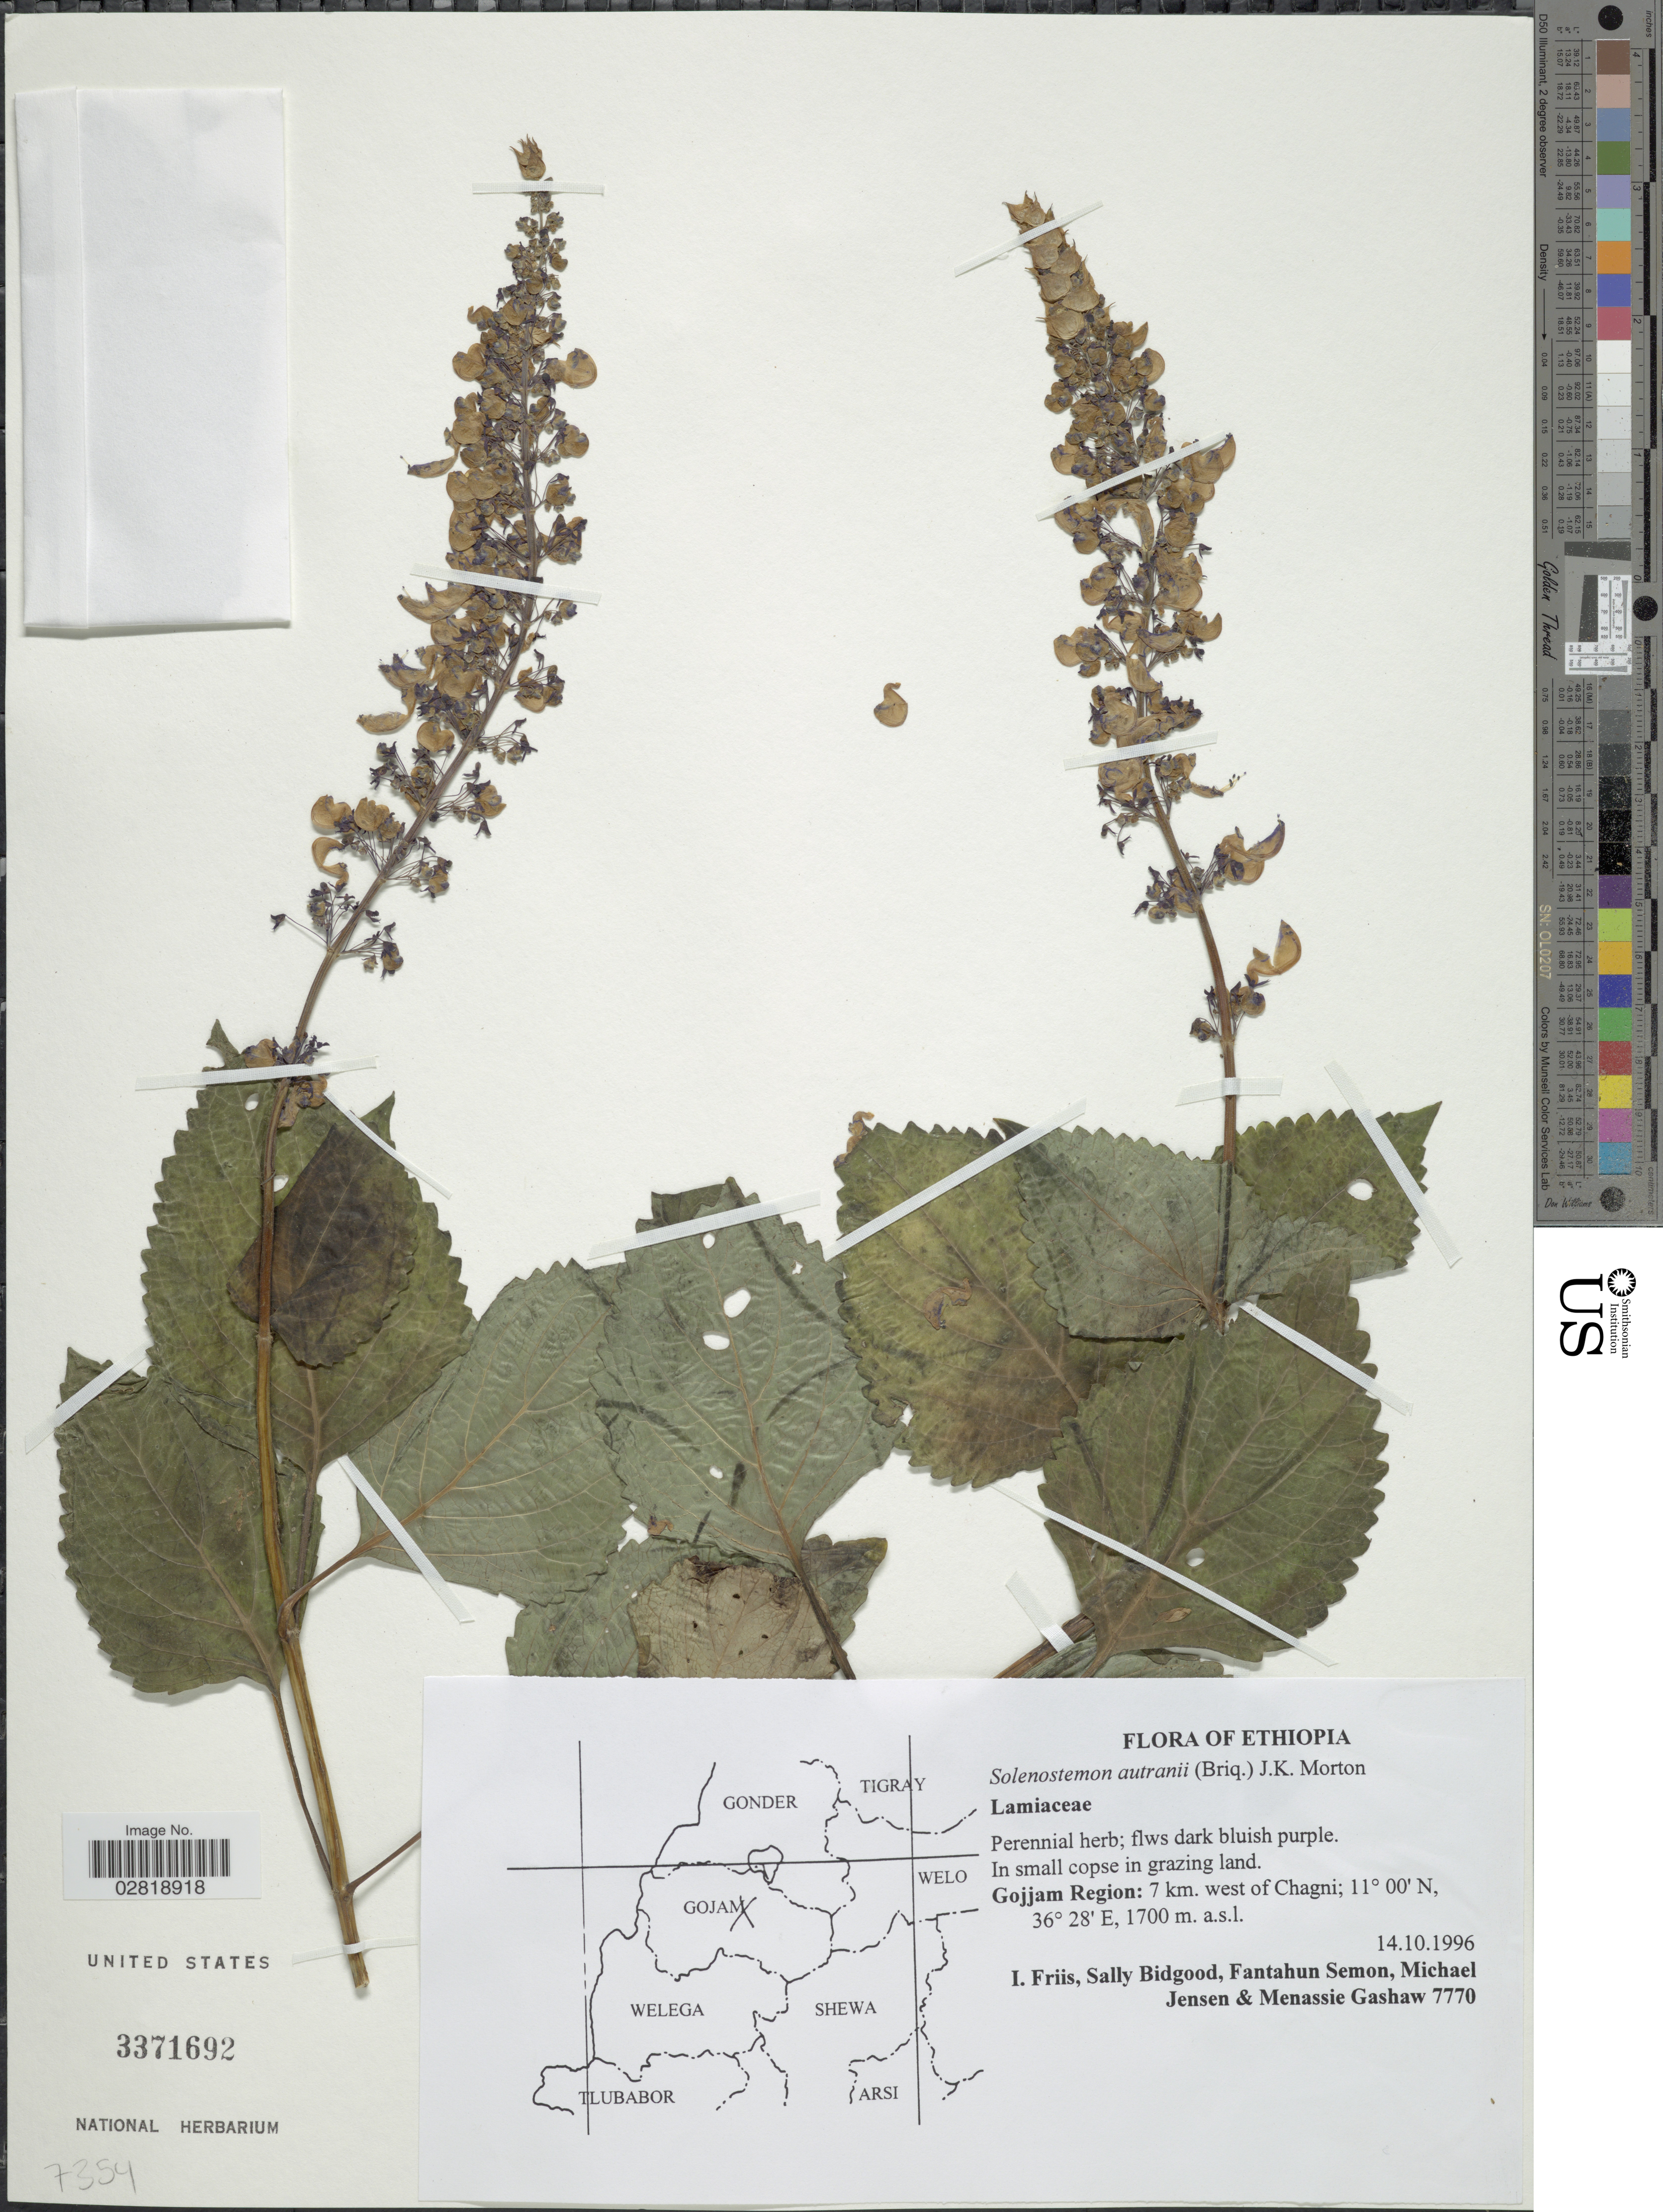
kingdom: Plantae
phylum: Tracheophyta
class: Magnoliopsida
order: Lamiales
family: Lamiaceae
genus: Solenostemon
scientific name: Solenostemon austranii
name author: (Briq.) J.K. Morton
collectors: I. Friis, S. Bidgood, F. Semon, M. Jensen & M. Gashaw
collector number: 7770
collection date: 1996-10-14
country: Ethiopia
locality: Gojjam Region: 7 km. west of Chagni.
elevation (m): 1700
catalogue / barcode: US 3371692